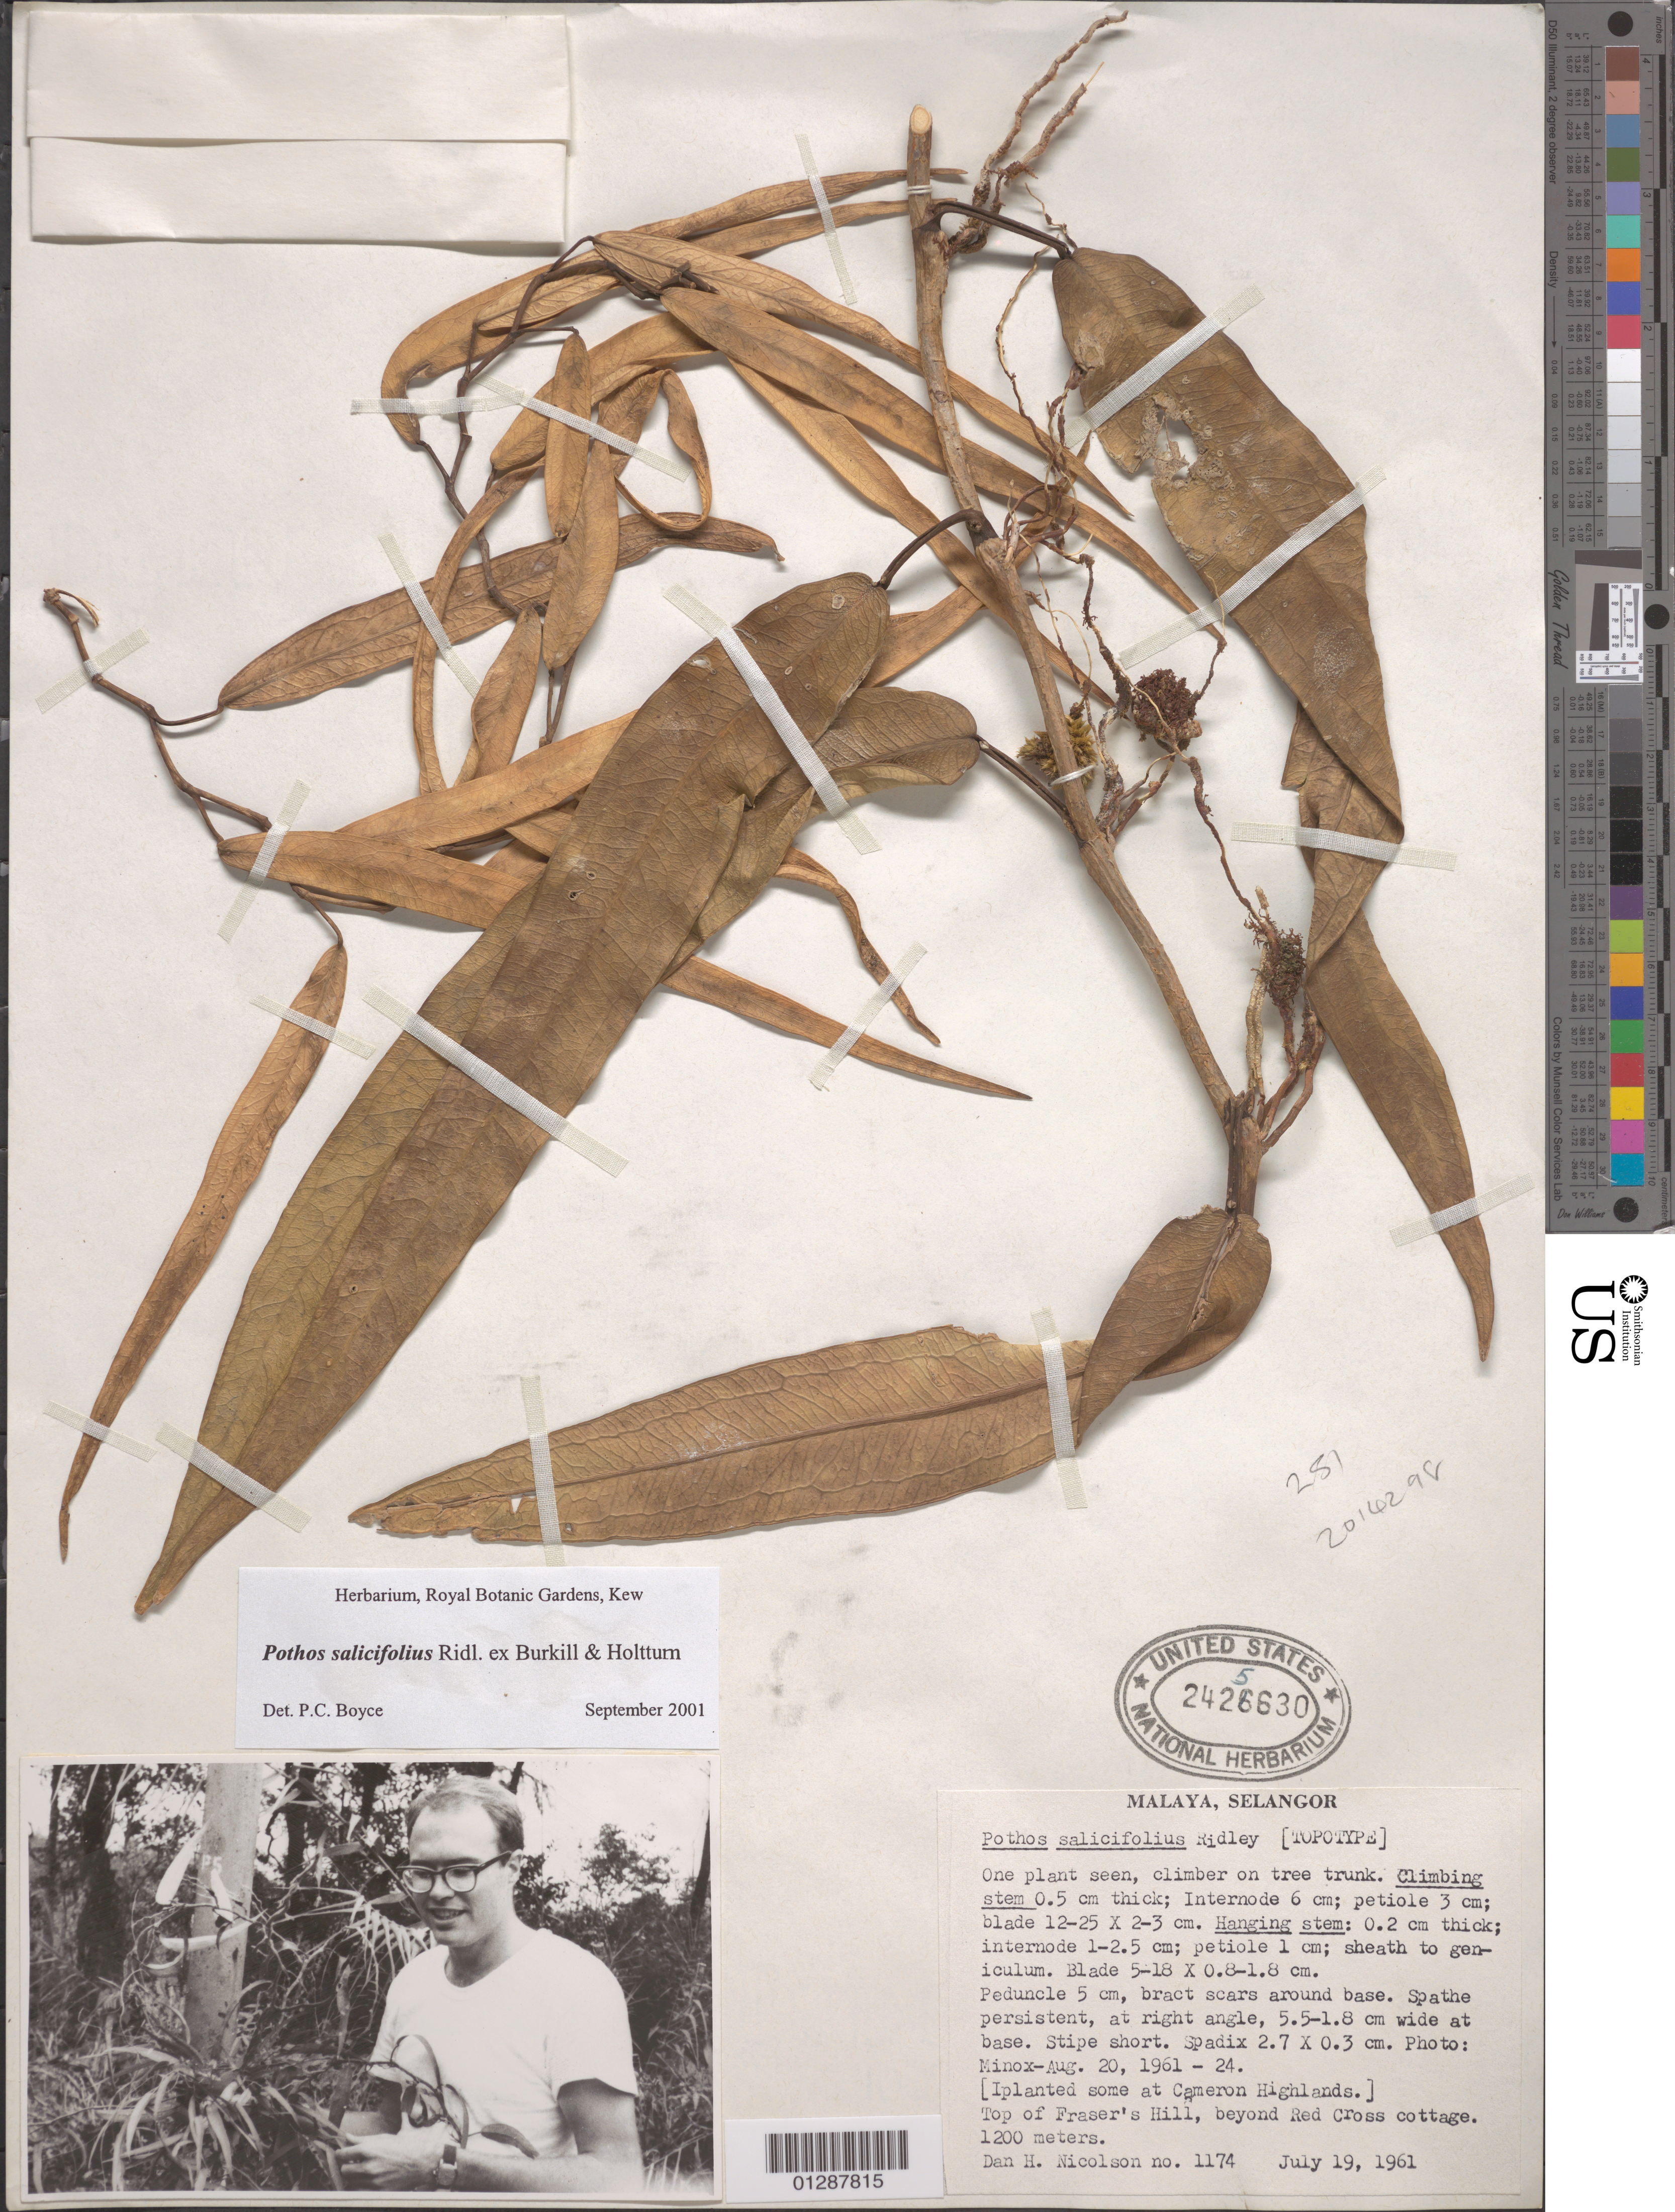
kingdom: Plantae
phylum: Tracheophyta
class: Liliopsida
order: Alismatales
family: Araceae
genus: Pothos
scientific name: Pothos salicifolius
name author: Ridl. ex Burkill &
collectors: D. H. Nicolson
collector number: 1174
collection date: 1961-07-19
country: Malaysia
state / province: Selangor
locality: Malaya. Top of Fraser's Hill, beyond Red Cross cottage.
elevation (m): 1200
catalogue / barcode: US 2425630